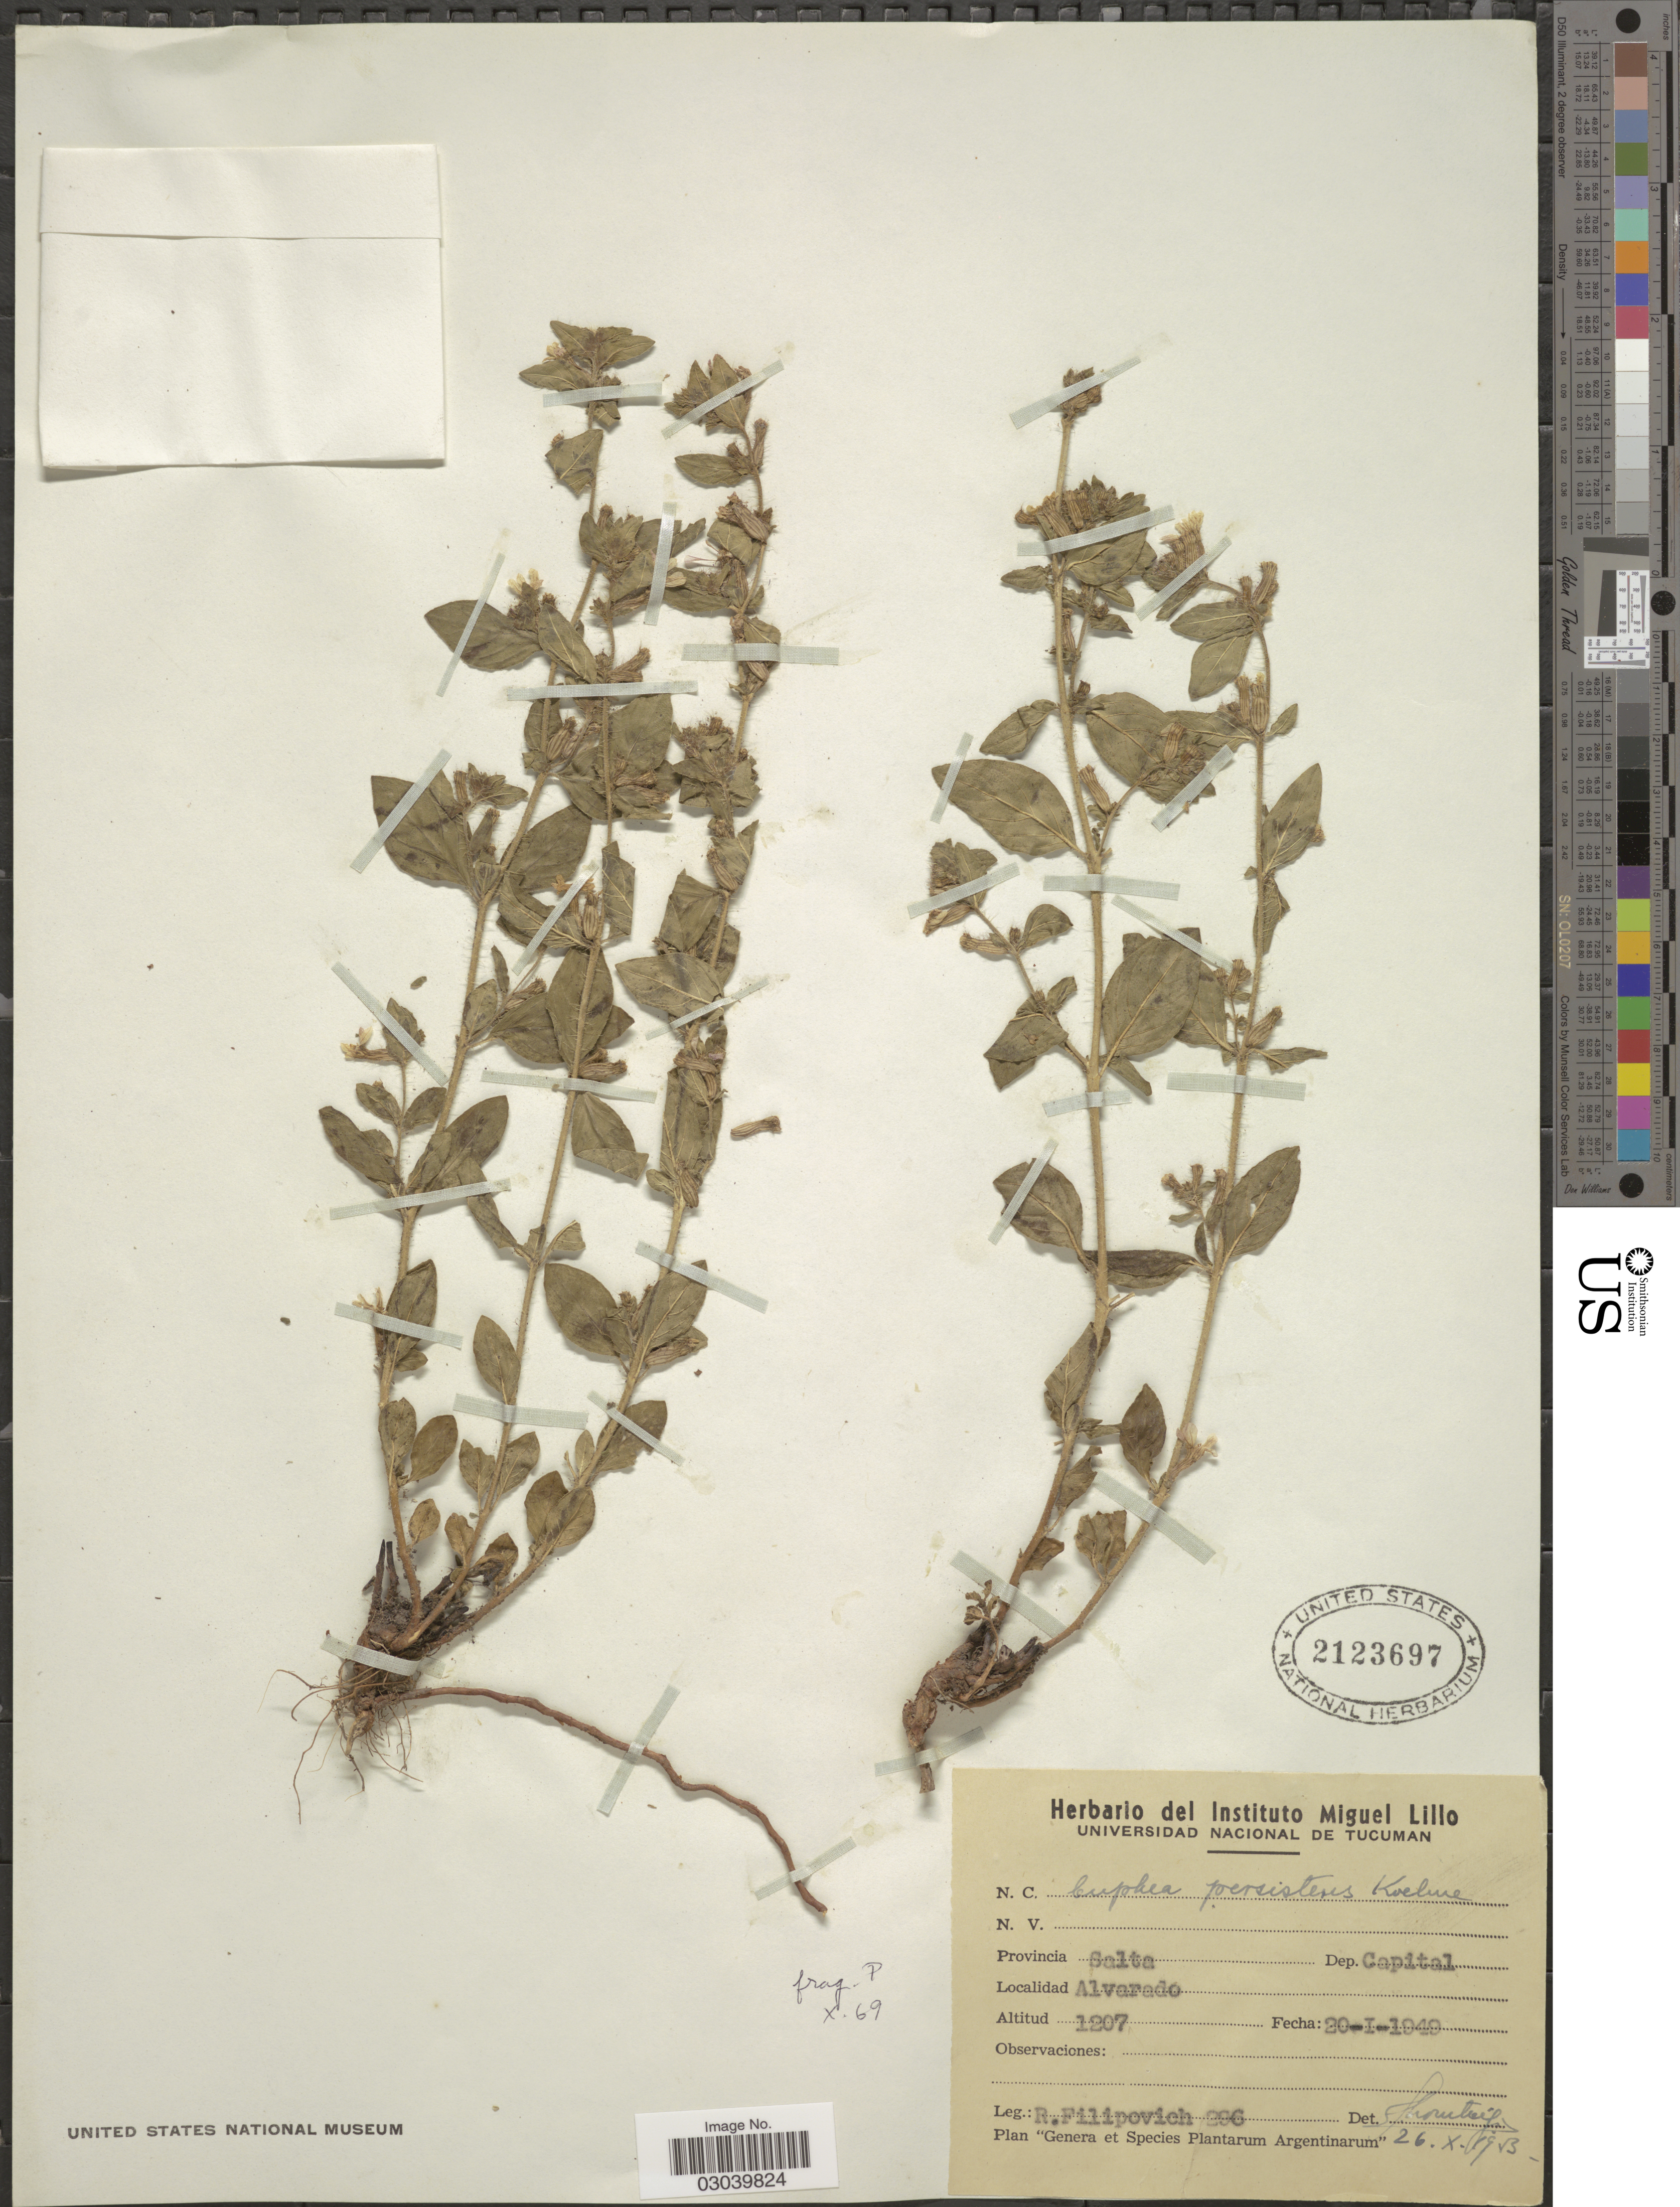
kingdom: Plantae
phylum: Tracheophyta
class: Magnoliopsida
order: Myrtales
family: Lythraceae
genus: Cuphea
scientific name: Cuphea persistens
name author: Koehne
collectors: R. Filipovich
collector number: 296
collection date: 1949-01-20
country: Argentina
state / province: Salta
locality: Dep. Capital. Alvarado.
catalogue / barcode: US 2123697